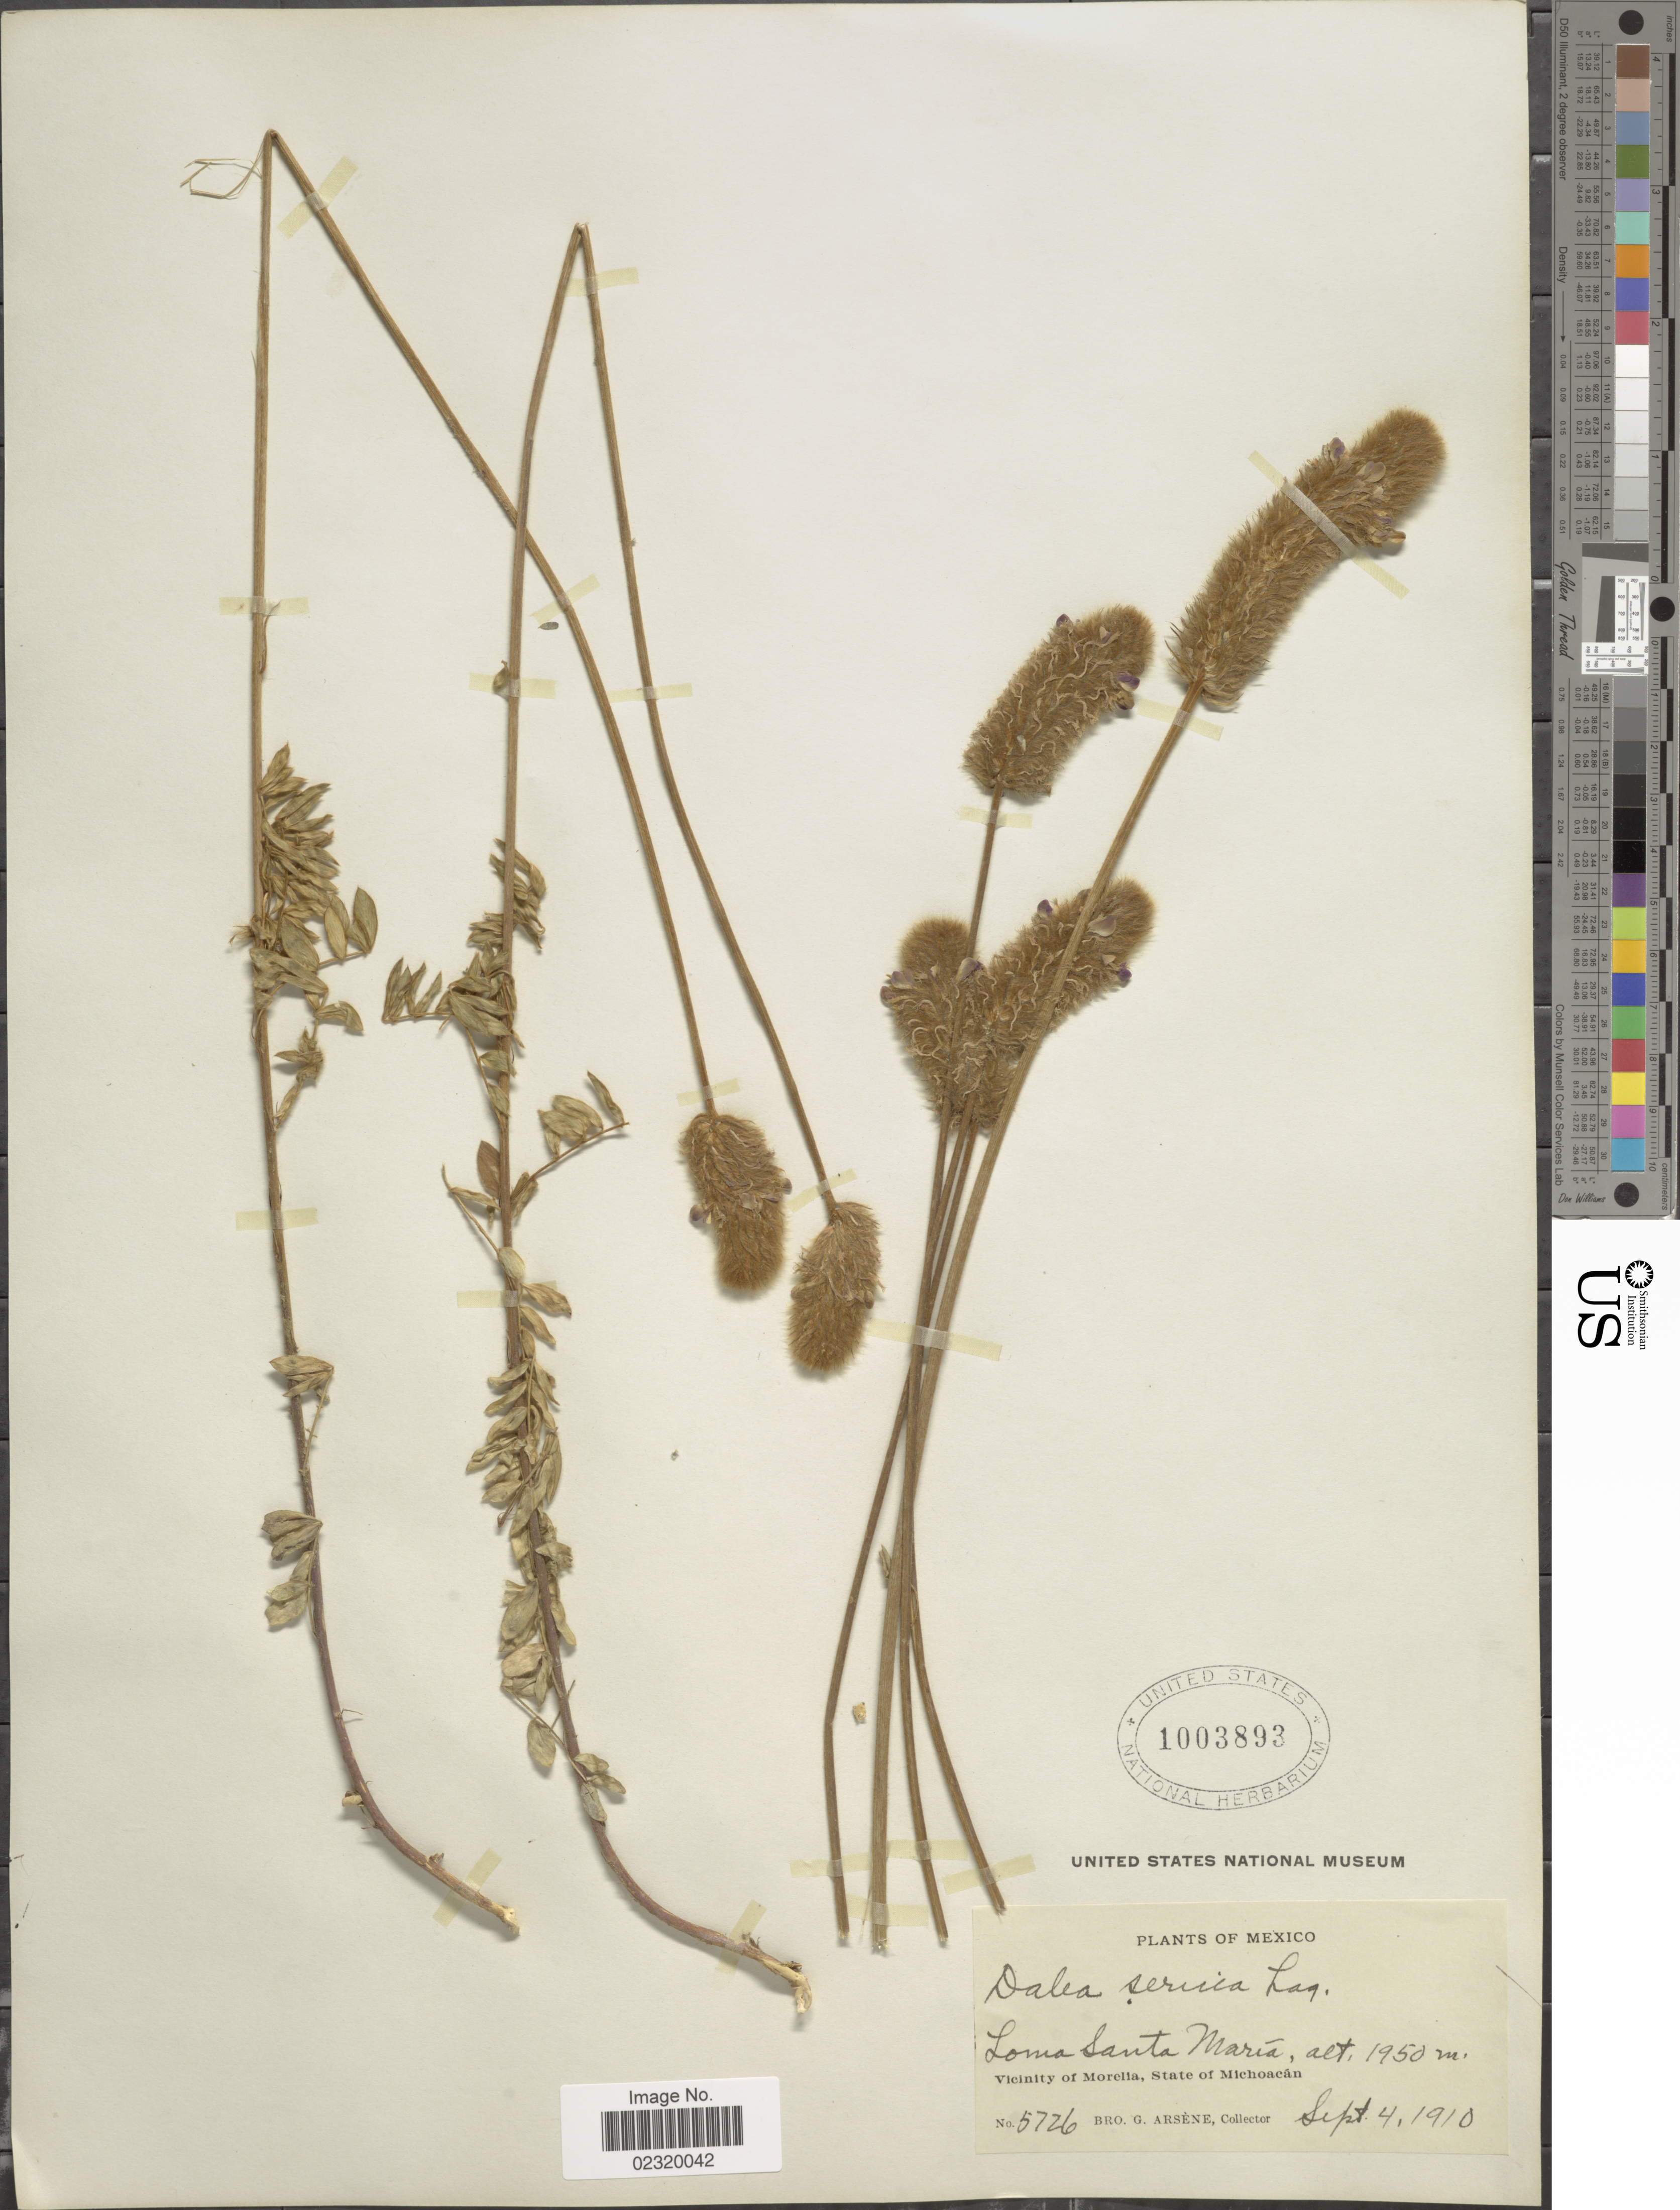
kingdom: Plantae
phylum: Tracheophyta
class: Magnoliopsida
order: Fabales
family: Fabaceae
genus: Dalea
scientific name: Dalea sericea var. sericea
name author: Lag.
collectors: Bro. G. Arsène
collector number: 5726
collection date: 1910-09-04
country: Mexico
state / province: Michoacán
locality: Loma Santa María. Vicinity of Morelia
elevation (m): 1950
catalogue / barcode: US 1003893